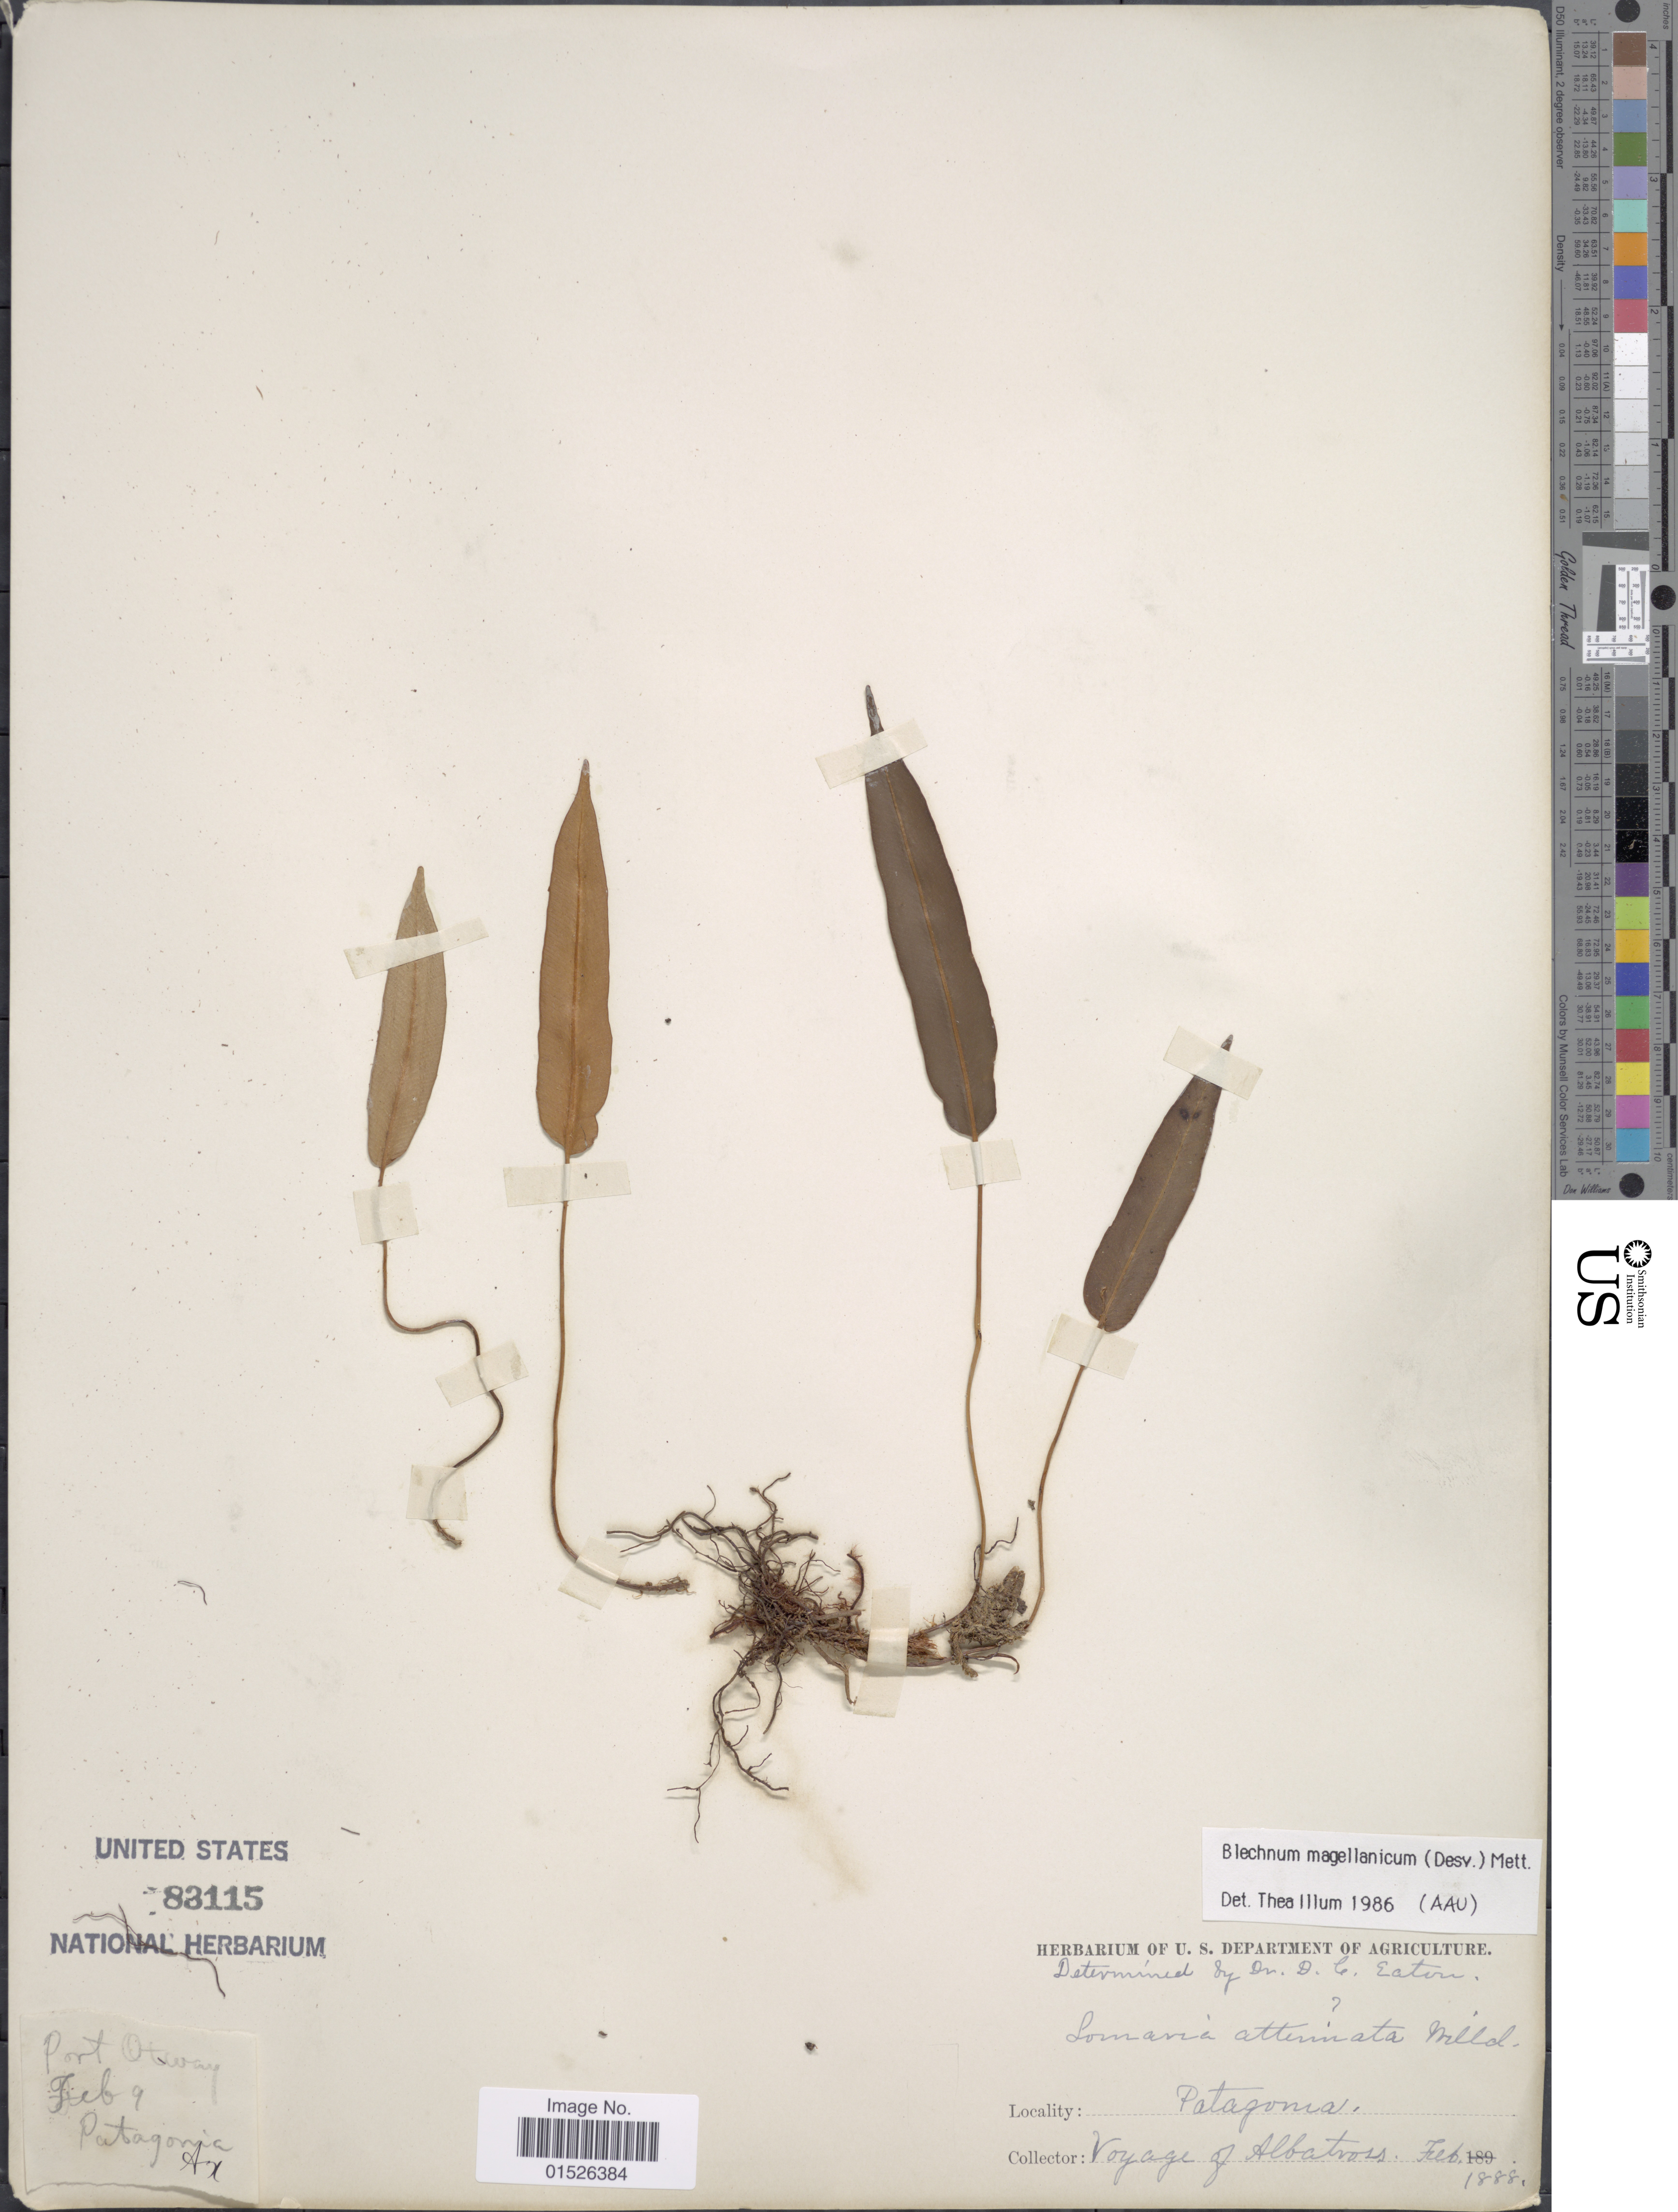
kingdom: Plantae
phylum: Tracheophyta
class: Polypodiopsida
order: Polypodiales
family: Blechnaceae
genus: Blechnum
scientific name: Blechnum magellanicum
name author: Mett.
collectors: "The Albatross"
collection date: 1888-02-09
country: Argentina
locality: Patagonia.Port Otway.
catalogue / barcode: US 83115